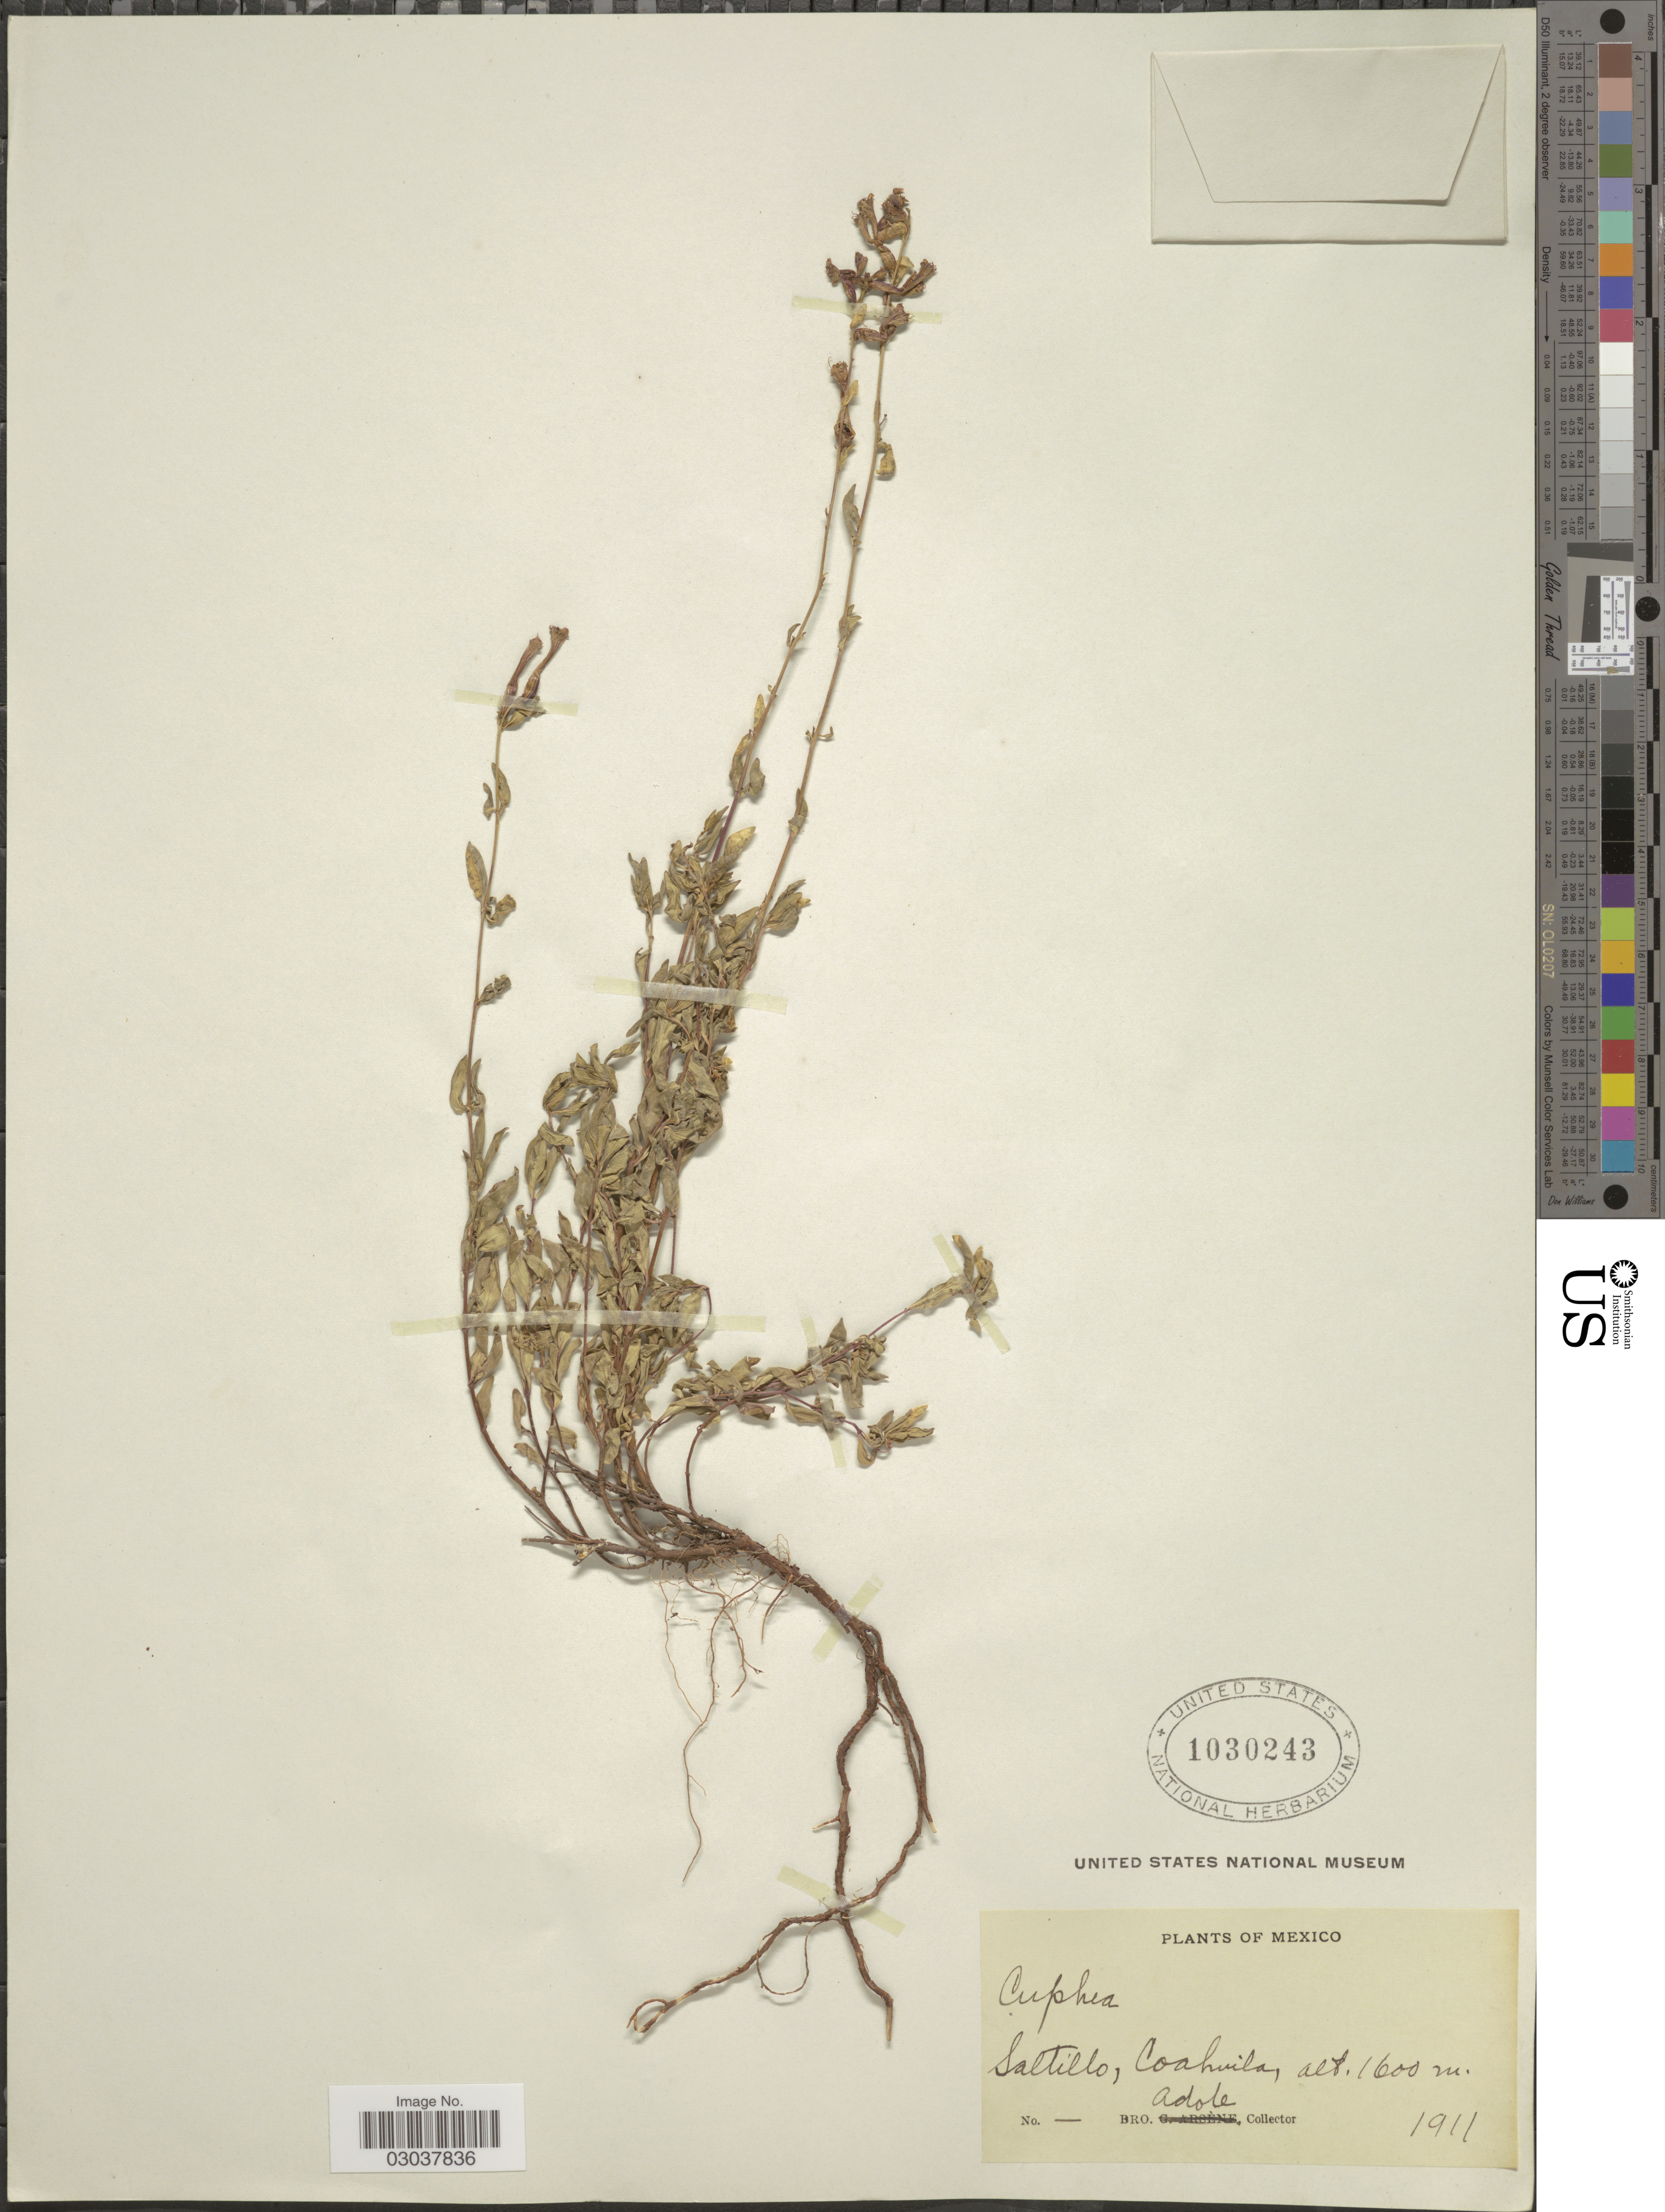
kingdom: Plantae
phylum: Tracheophyta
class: Magnoliopsida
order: Myrtales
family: Lythraceae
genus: Cuphea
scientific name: Cuphea aequipetala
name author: Cav.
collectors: Bro. Adole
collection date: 1911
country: Mexico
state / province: Coahuila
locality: Saltillo.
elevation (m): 1600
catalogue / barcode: US 1030243